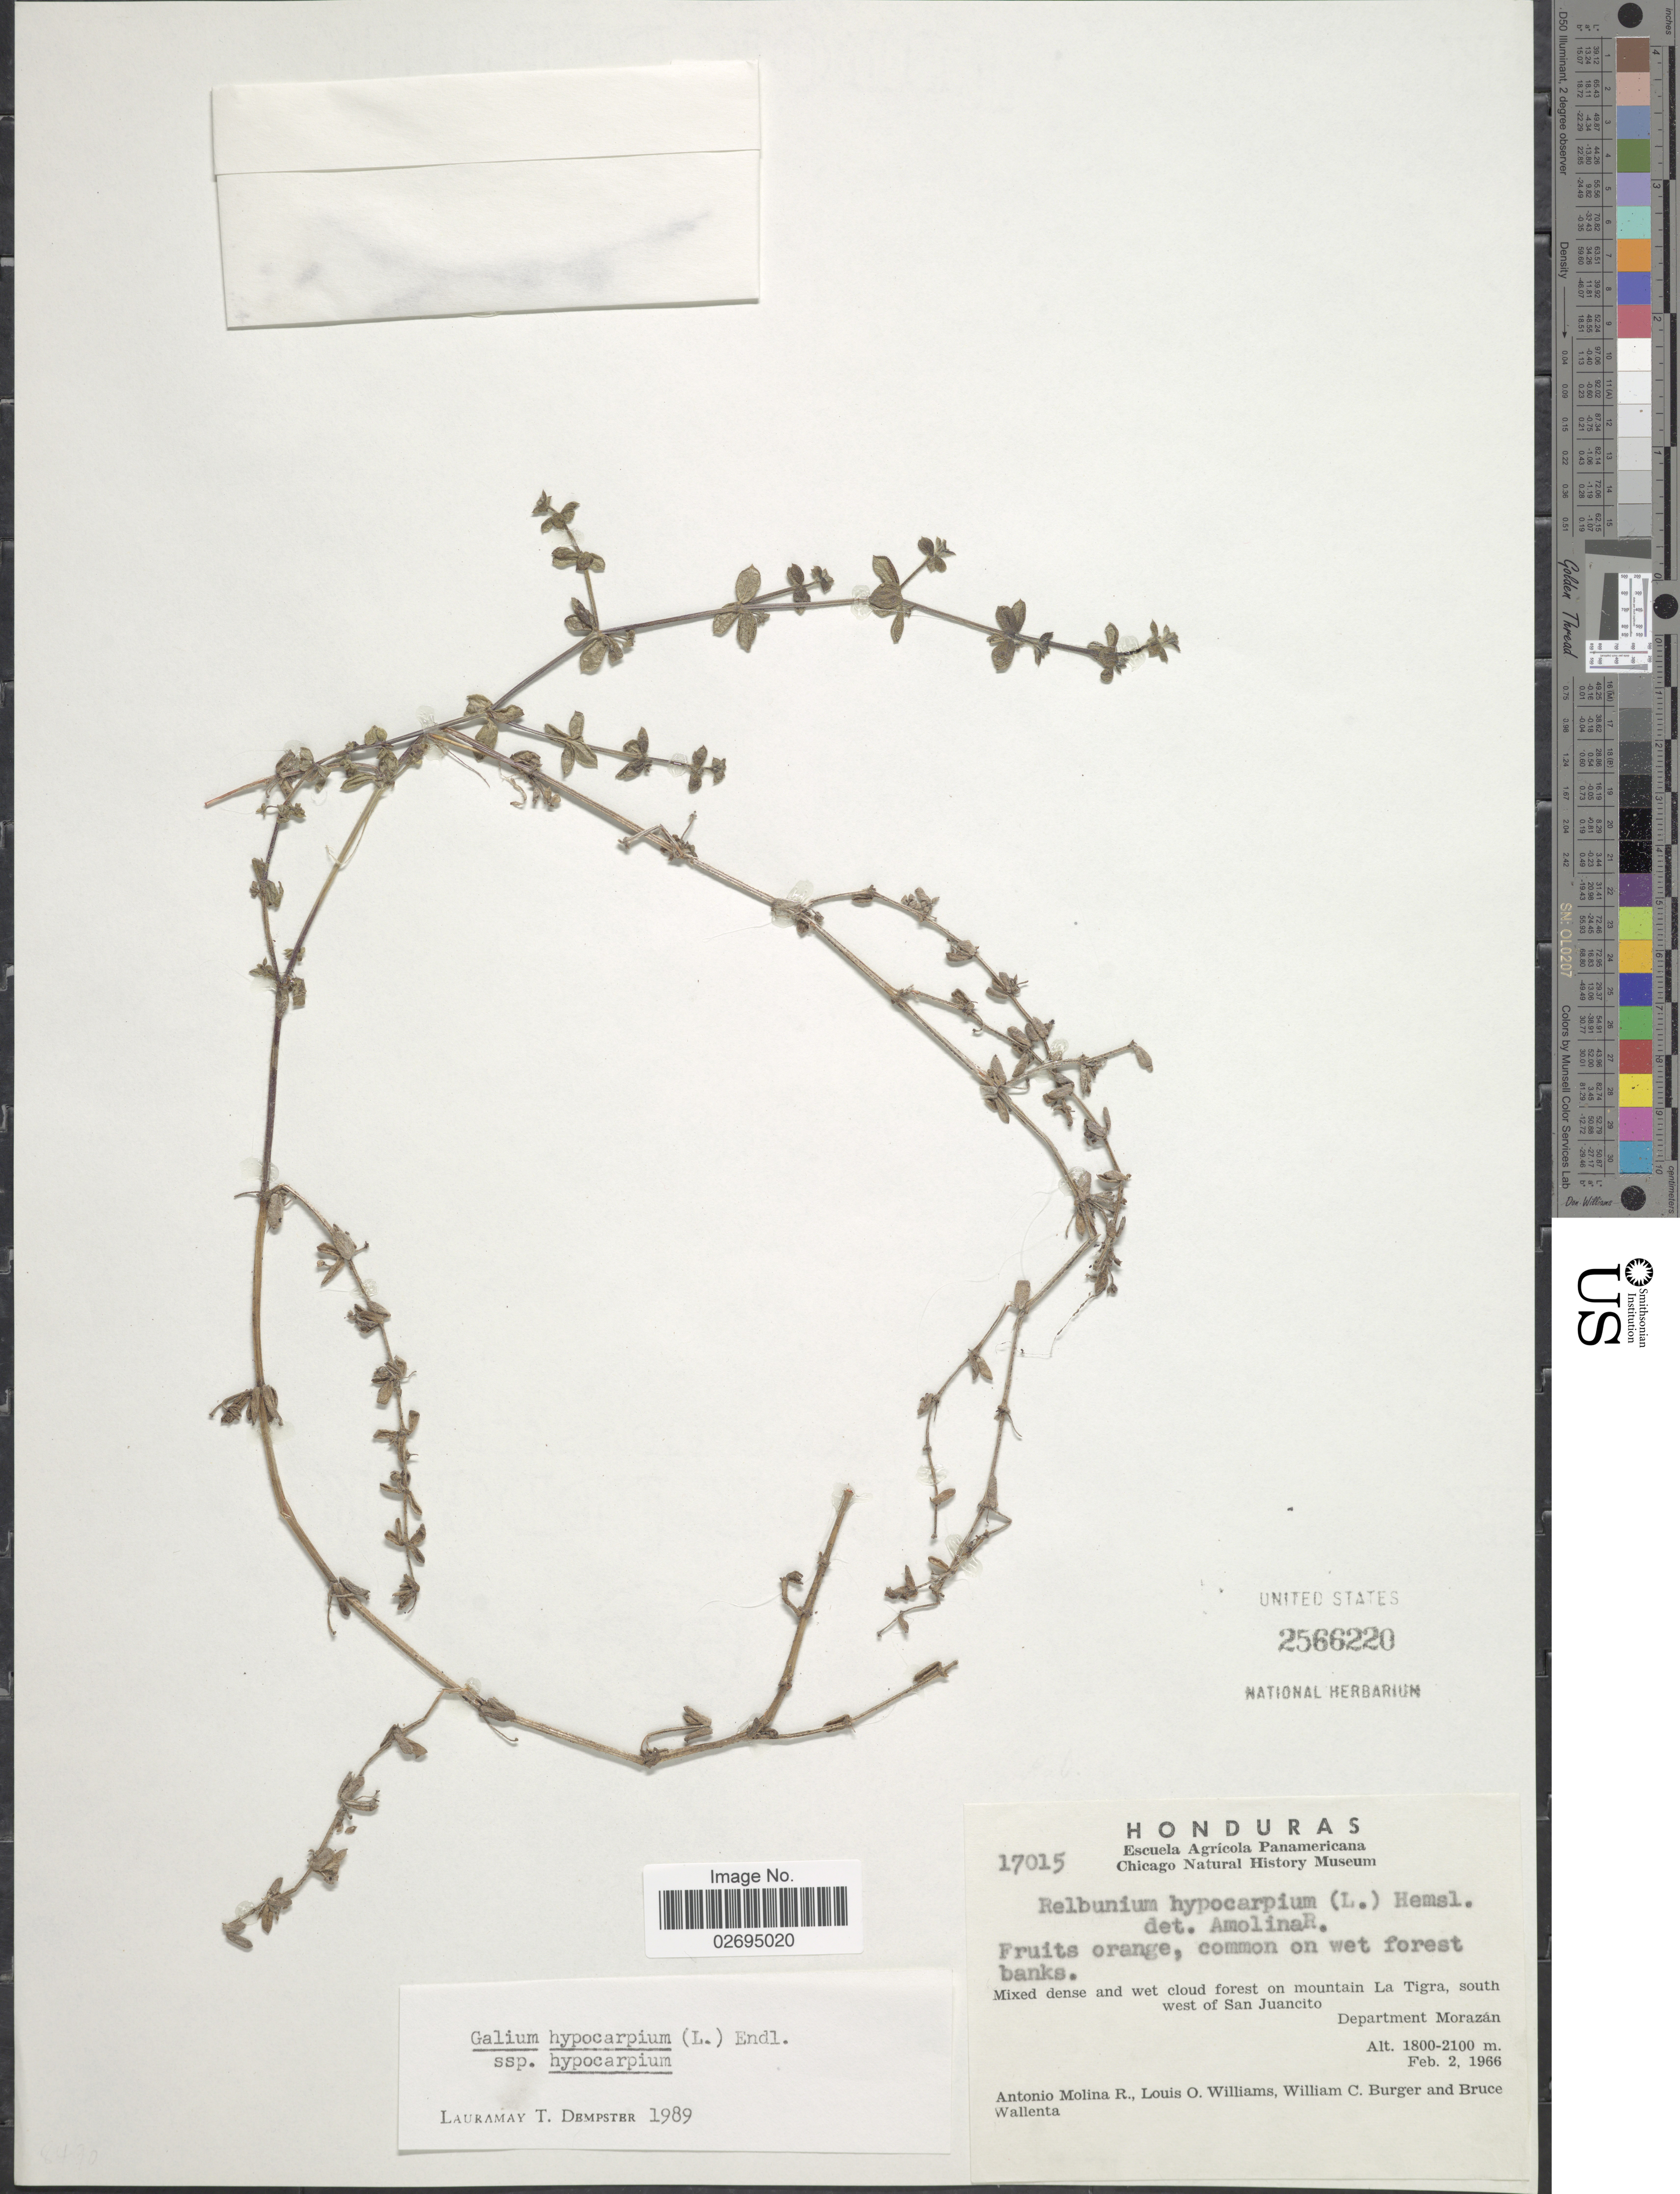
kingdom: Plantae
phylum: Tracheophyta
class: Magnoliopsida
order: Gentianales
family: Rubiaceae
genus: Galium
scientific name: Galium hypocarpium subsp. hypocarpium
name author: (L.) Endl. ex Griseb.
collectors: A. Molina R., L. O. Williams, W. Burger & B. Wallenta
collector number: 17015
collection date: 1966-02-02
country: Honduras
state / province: Fco. Morazán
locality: Mixed dense and wet cloud forest on mountain La Tigra, south west of San Juancito, Department Morazán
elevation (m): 1800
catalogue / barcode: US 2566220